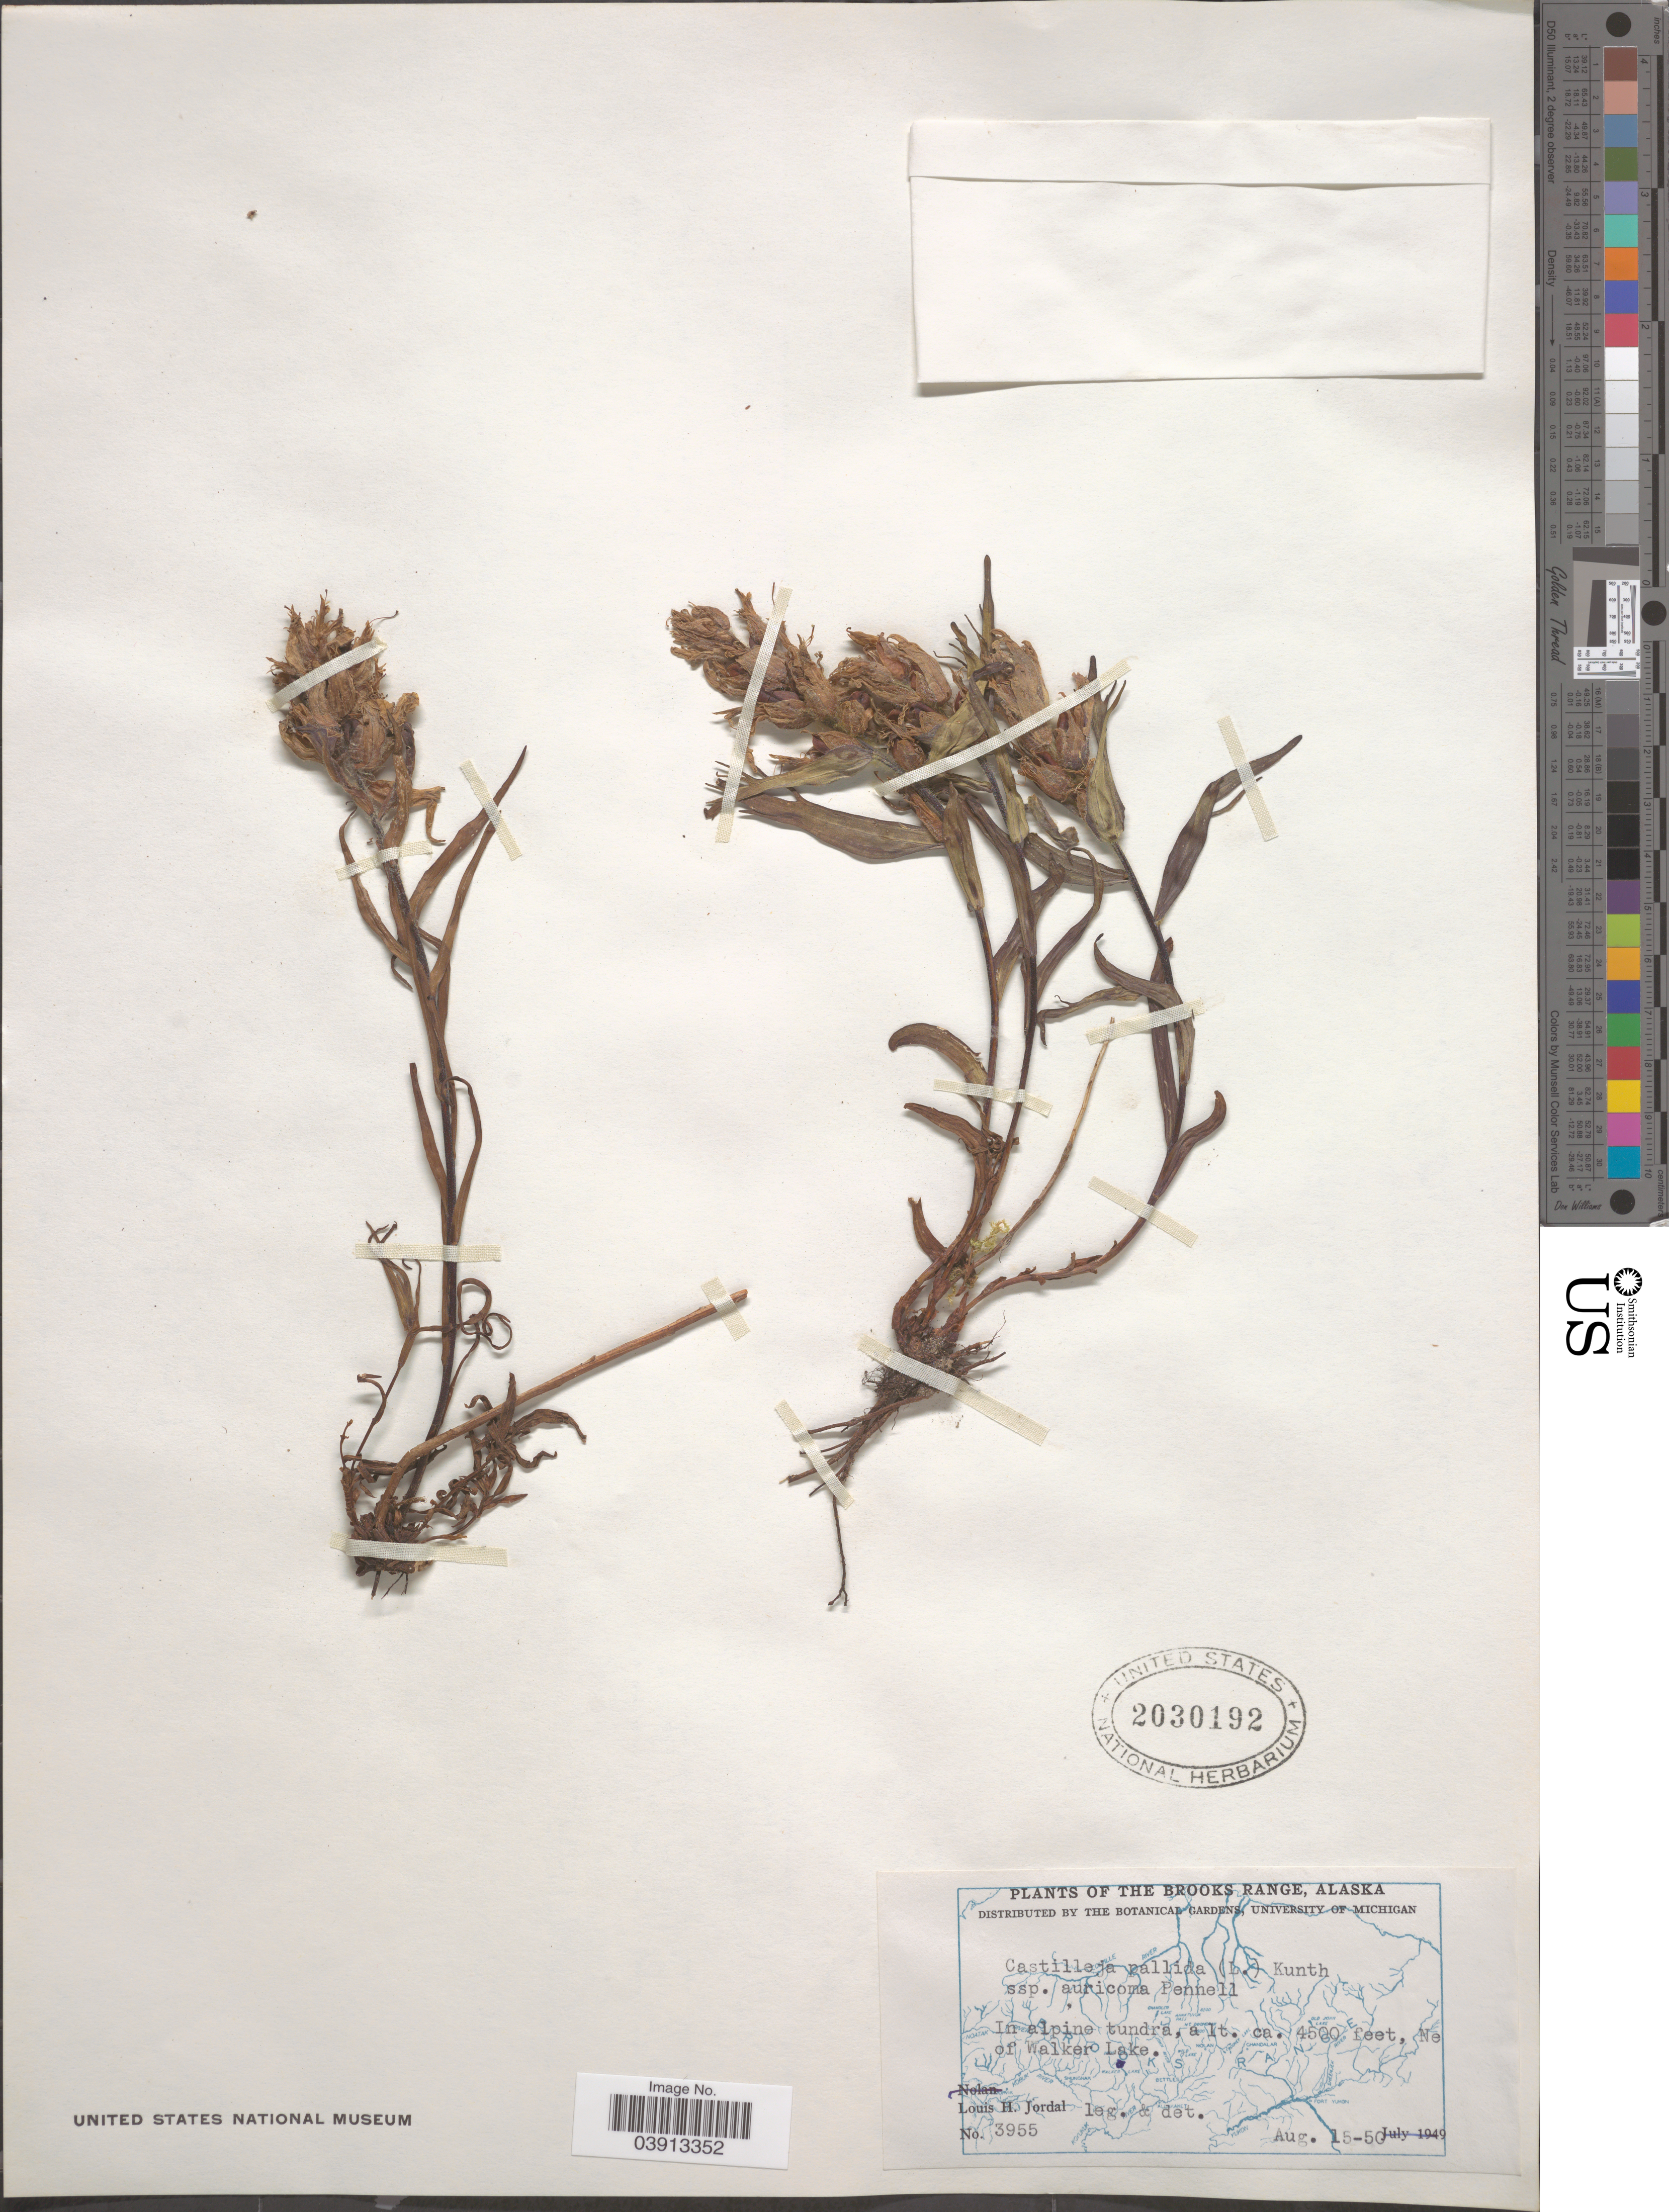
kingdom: Plantae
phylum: Tracheophyta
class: Magnoliopsida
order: Lamiales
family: Orobanchaceae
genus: Castilleja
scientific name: Castilleja pallida var. auricola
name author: (Pennell) B. Boivin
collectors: L. Jordal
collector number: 3955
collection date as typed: Transcribed d/m/y: 15/8/50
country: United States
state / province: Alaska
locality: Brooks Range. In alpine tundra, Ne of Walker Lake.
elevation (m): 1372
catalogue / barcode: US 2030192